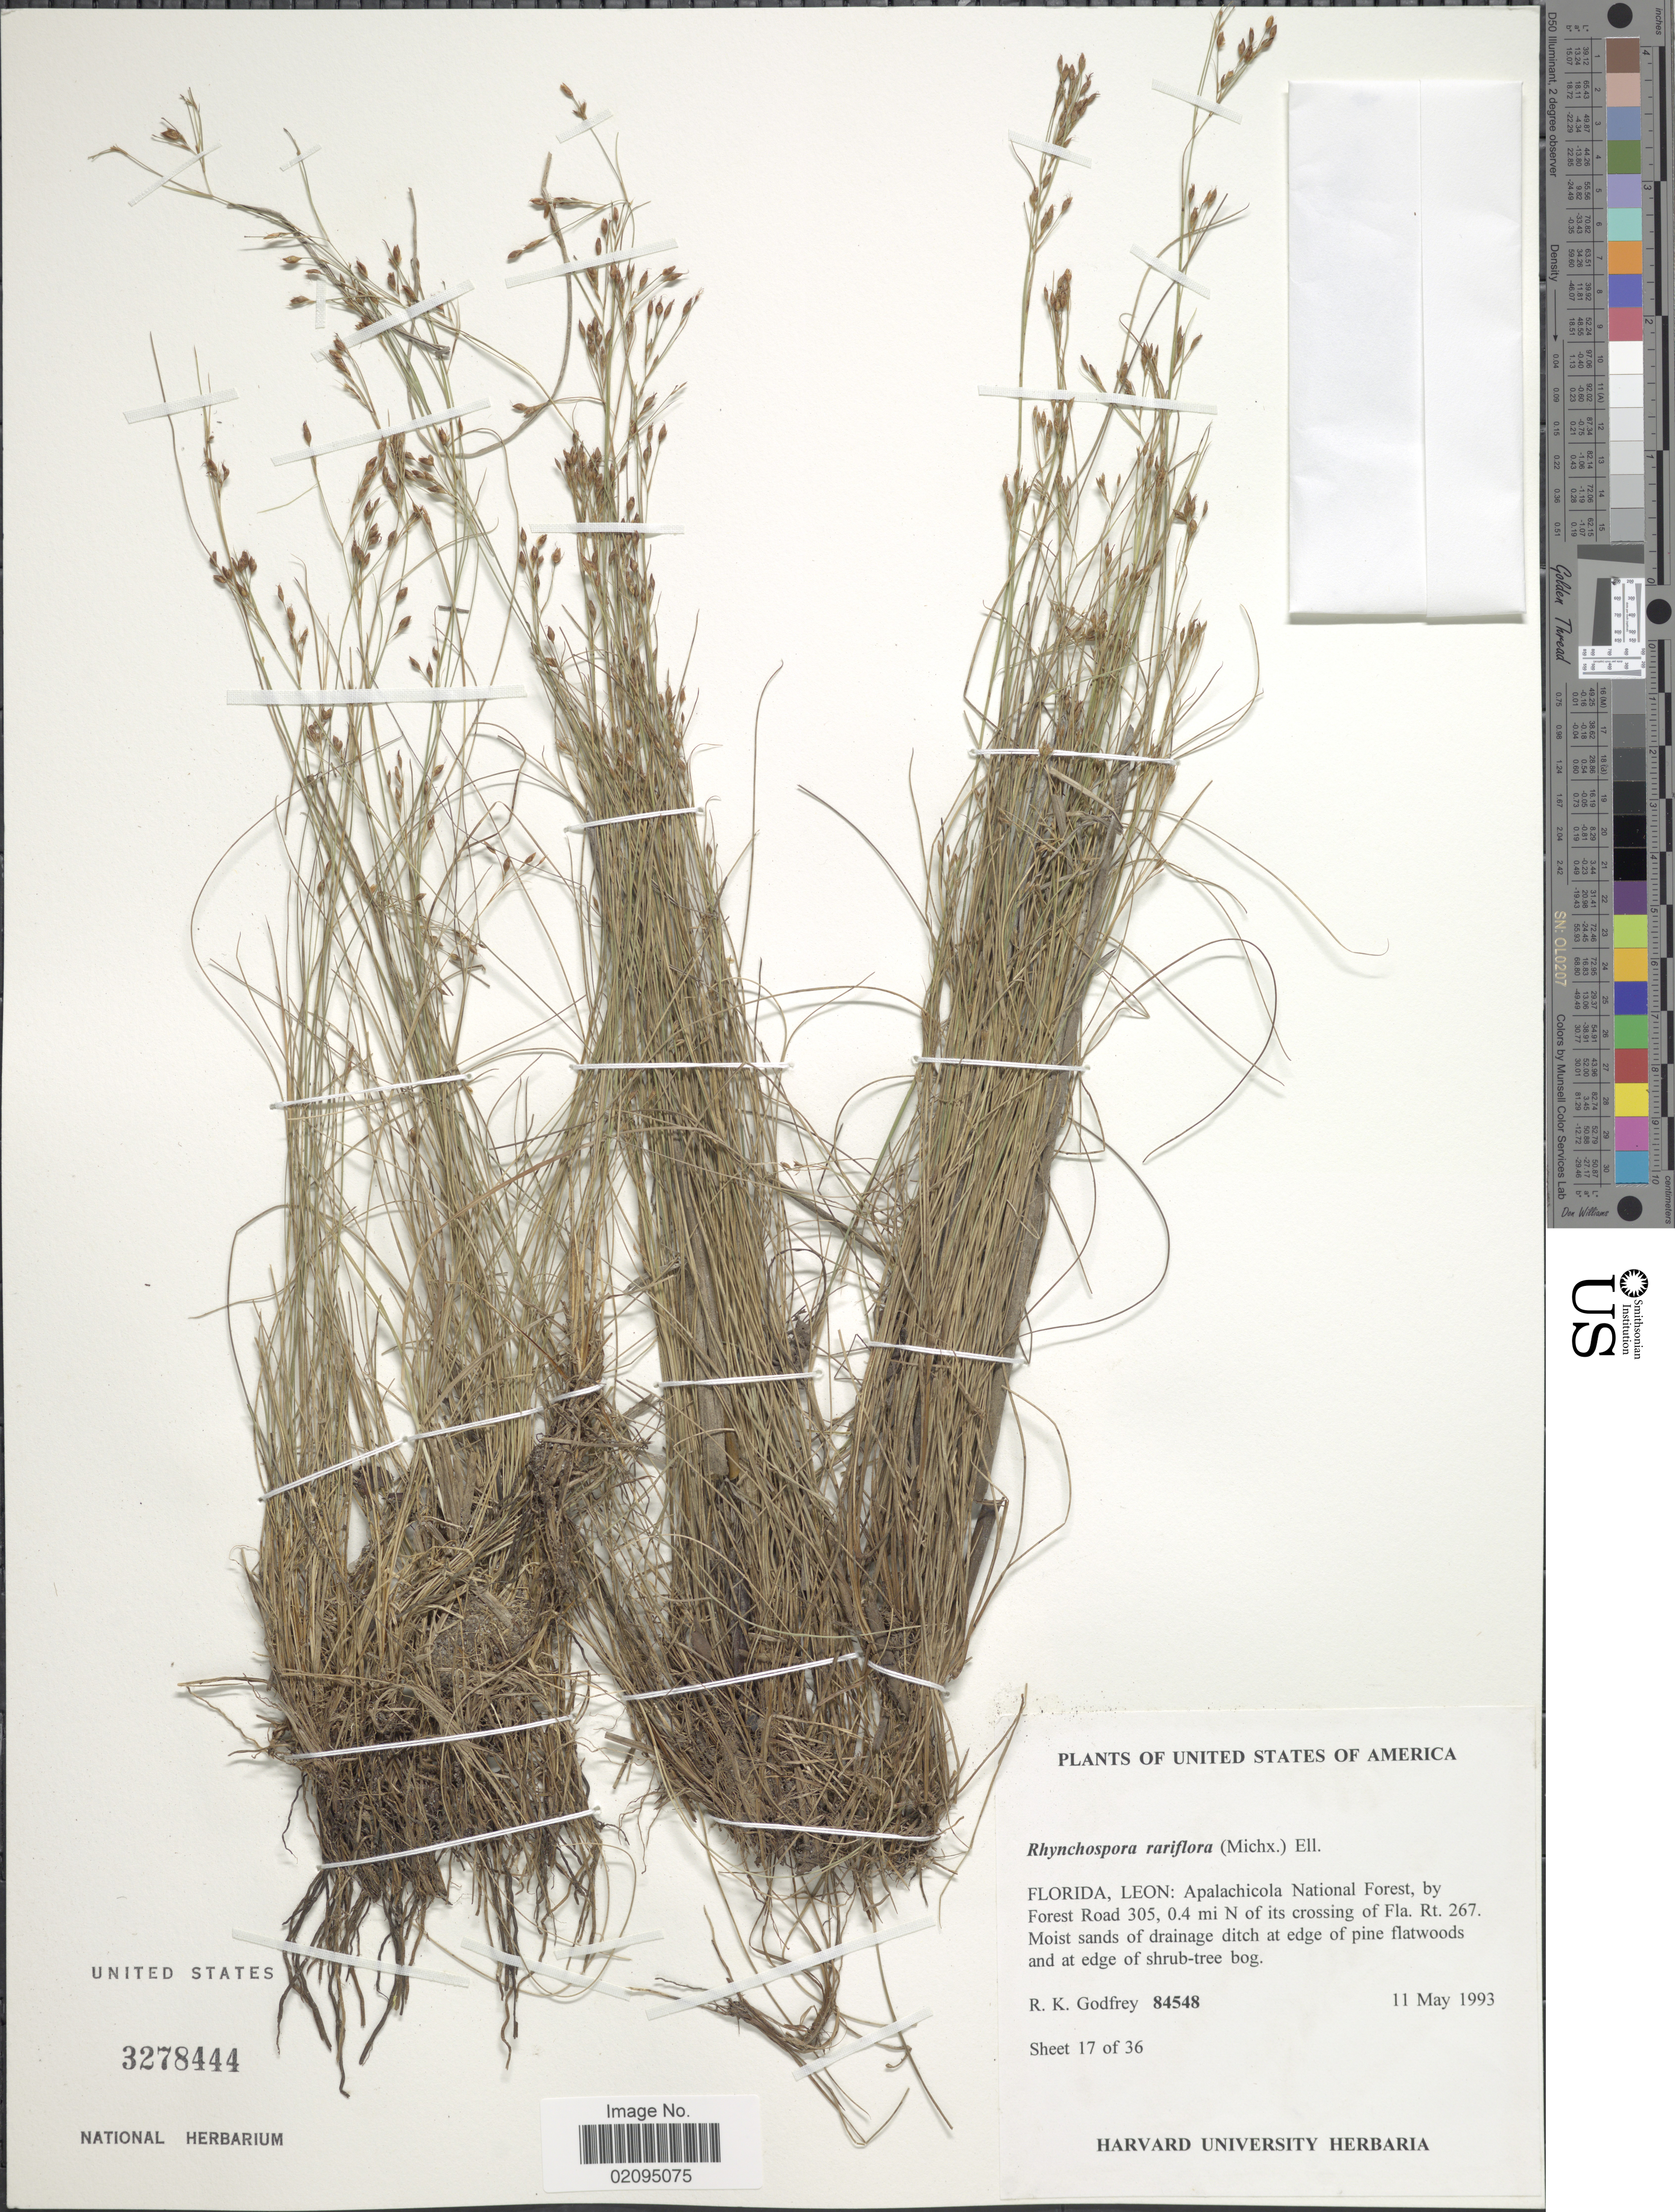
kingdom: Plantae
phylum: Tracheophyta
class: Liliopsida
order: Poales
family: Cyperaceae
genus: Rhynchospora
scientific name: Rhynchospora rariflora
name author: (Michx.) Elliott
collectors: R. K. Godfrey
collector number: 84548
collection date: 1993-05-11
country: United States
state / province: Florida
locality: Leon: Apalachicola National Forest, by Forest Road 305, 0.4 mi N of its crossing of Fla. Rt 267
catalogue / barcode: US 3278444